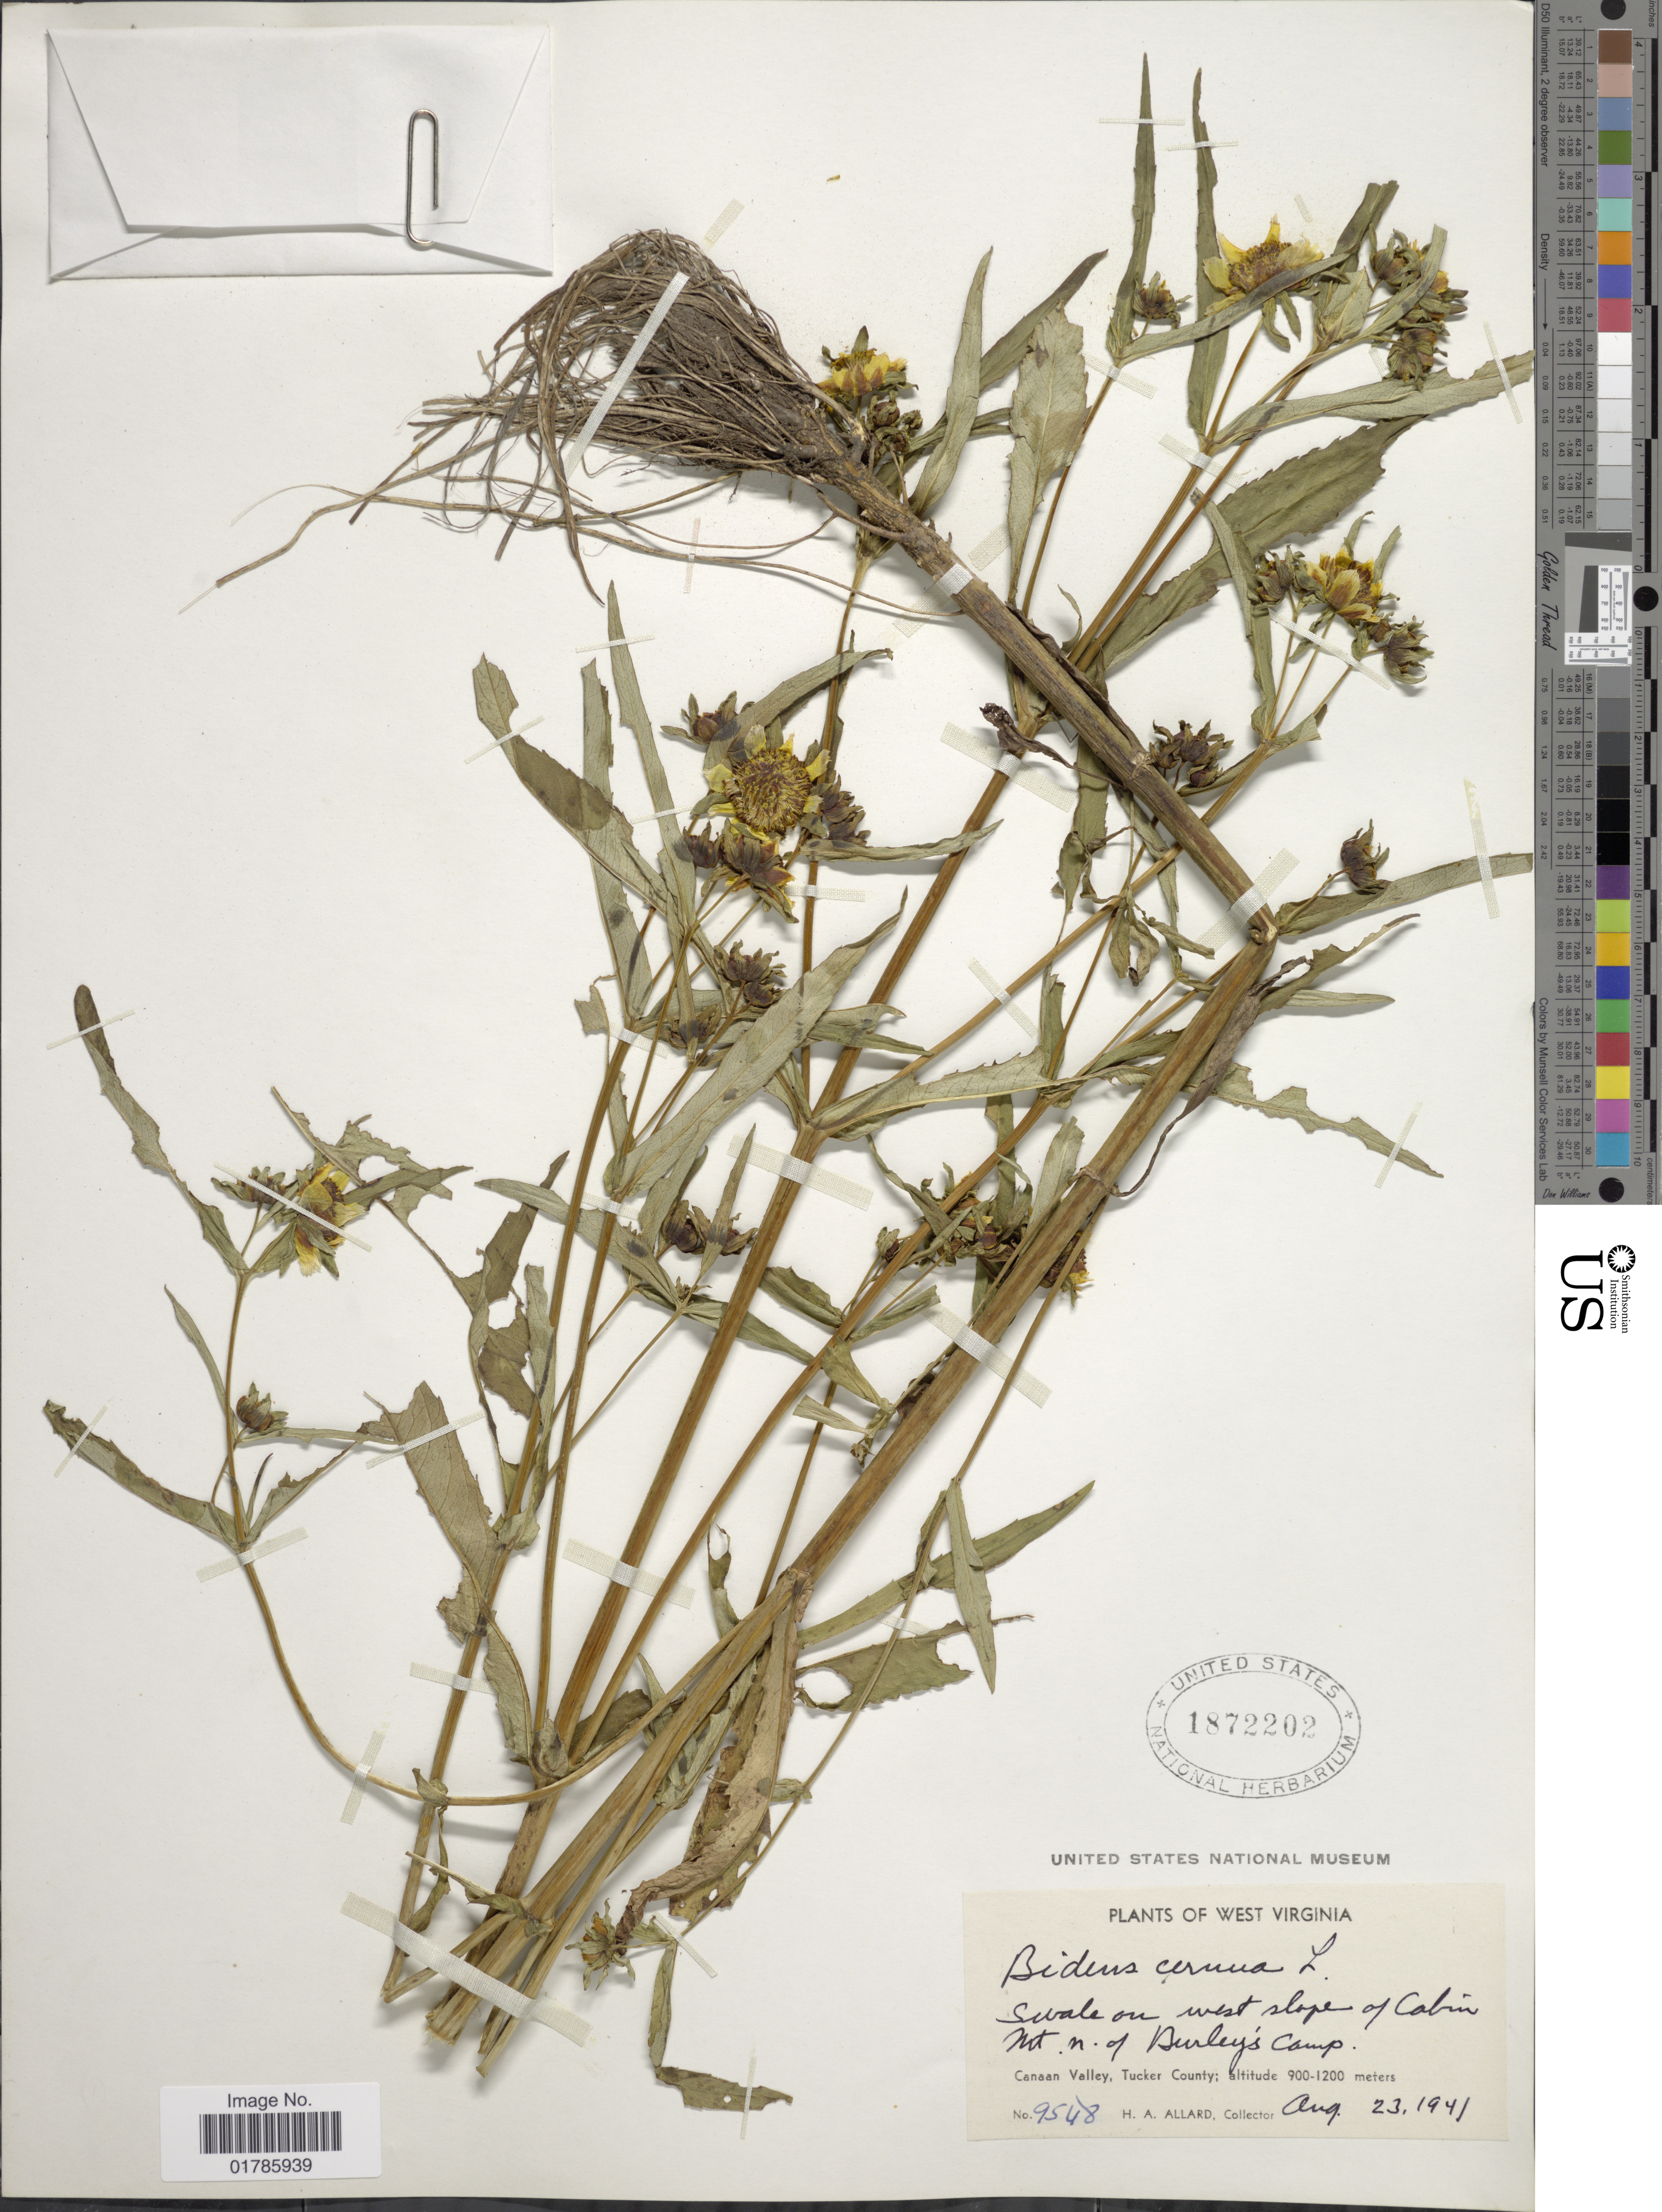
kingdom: Plantae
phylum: Tracheophyta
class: Magnoliopsida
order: Asterales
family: Asteraceae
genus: Bidens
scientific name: Bidens cernua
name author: L.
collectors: H. A. Allard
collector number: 9548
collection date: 1941-08-23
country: United States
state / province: West Virginia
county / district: Tucker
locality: West slope of Cabin mt. n. of Burleys Camp, Canaan Valley, Tucker County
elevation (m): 900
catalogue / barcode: US 1872202